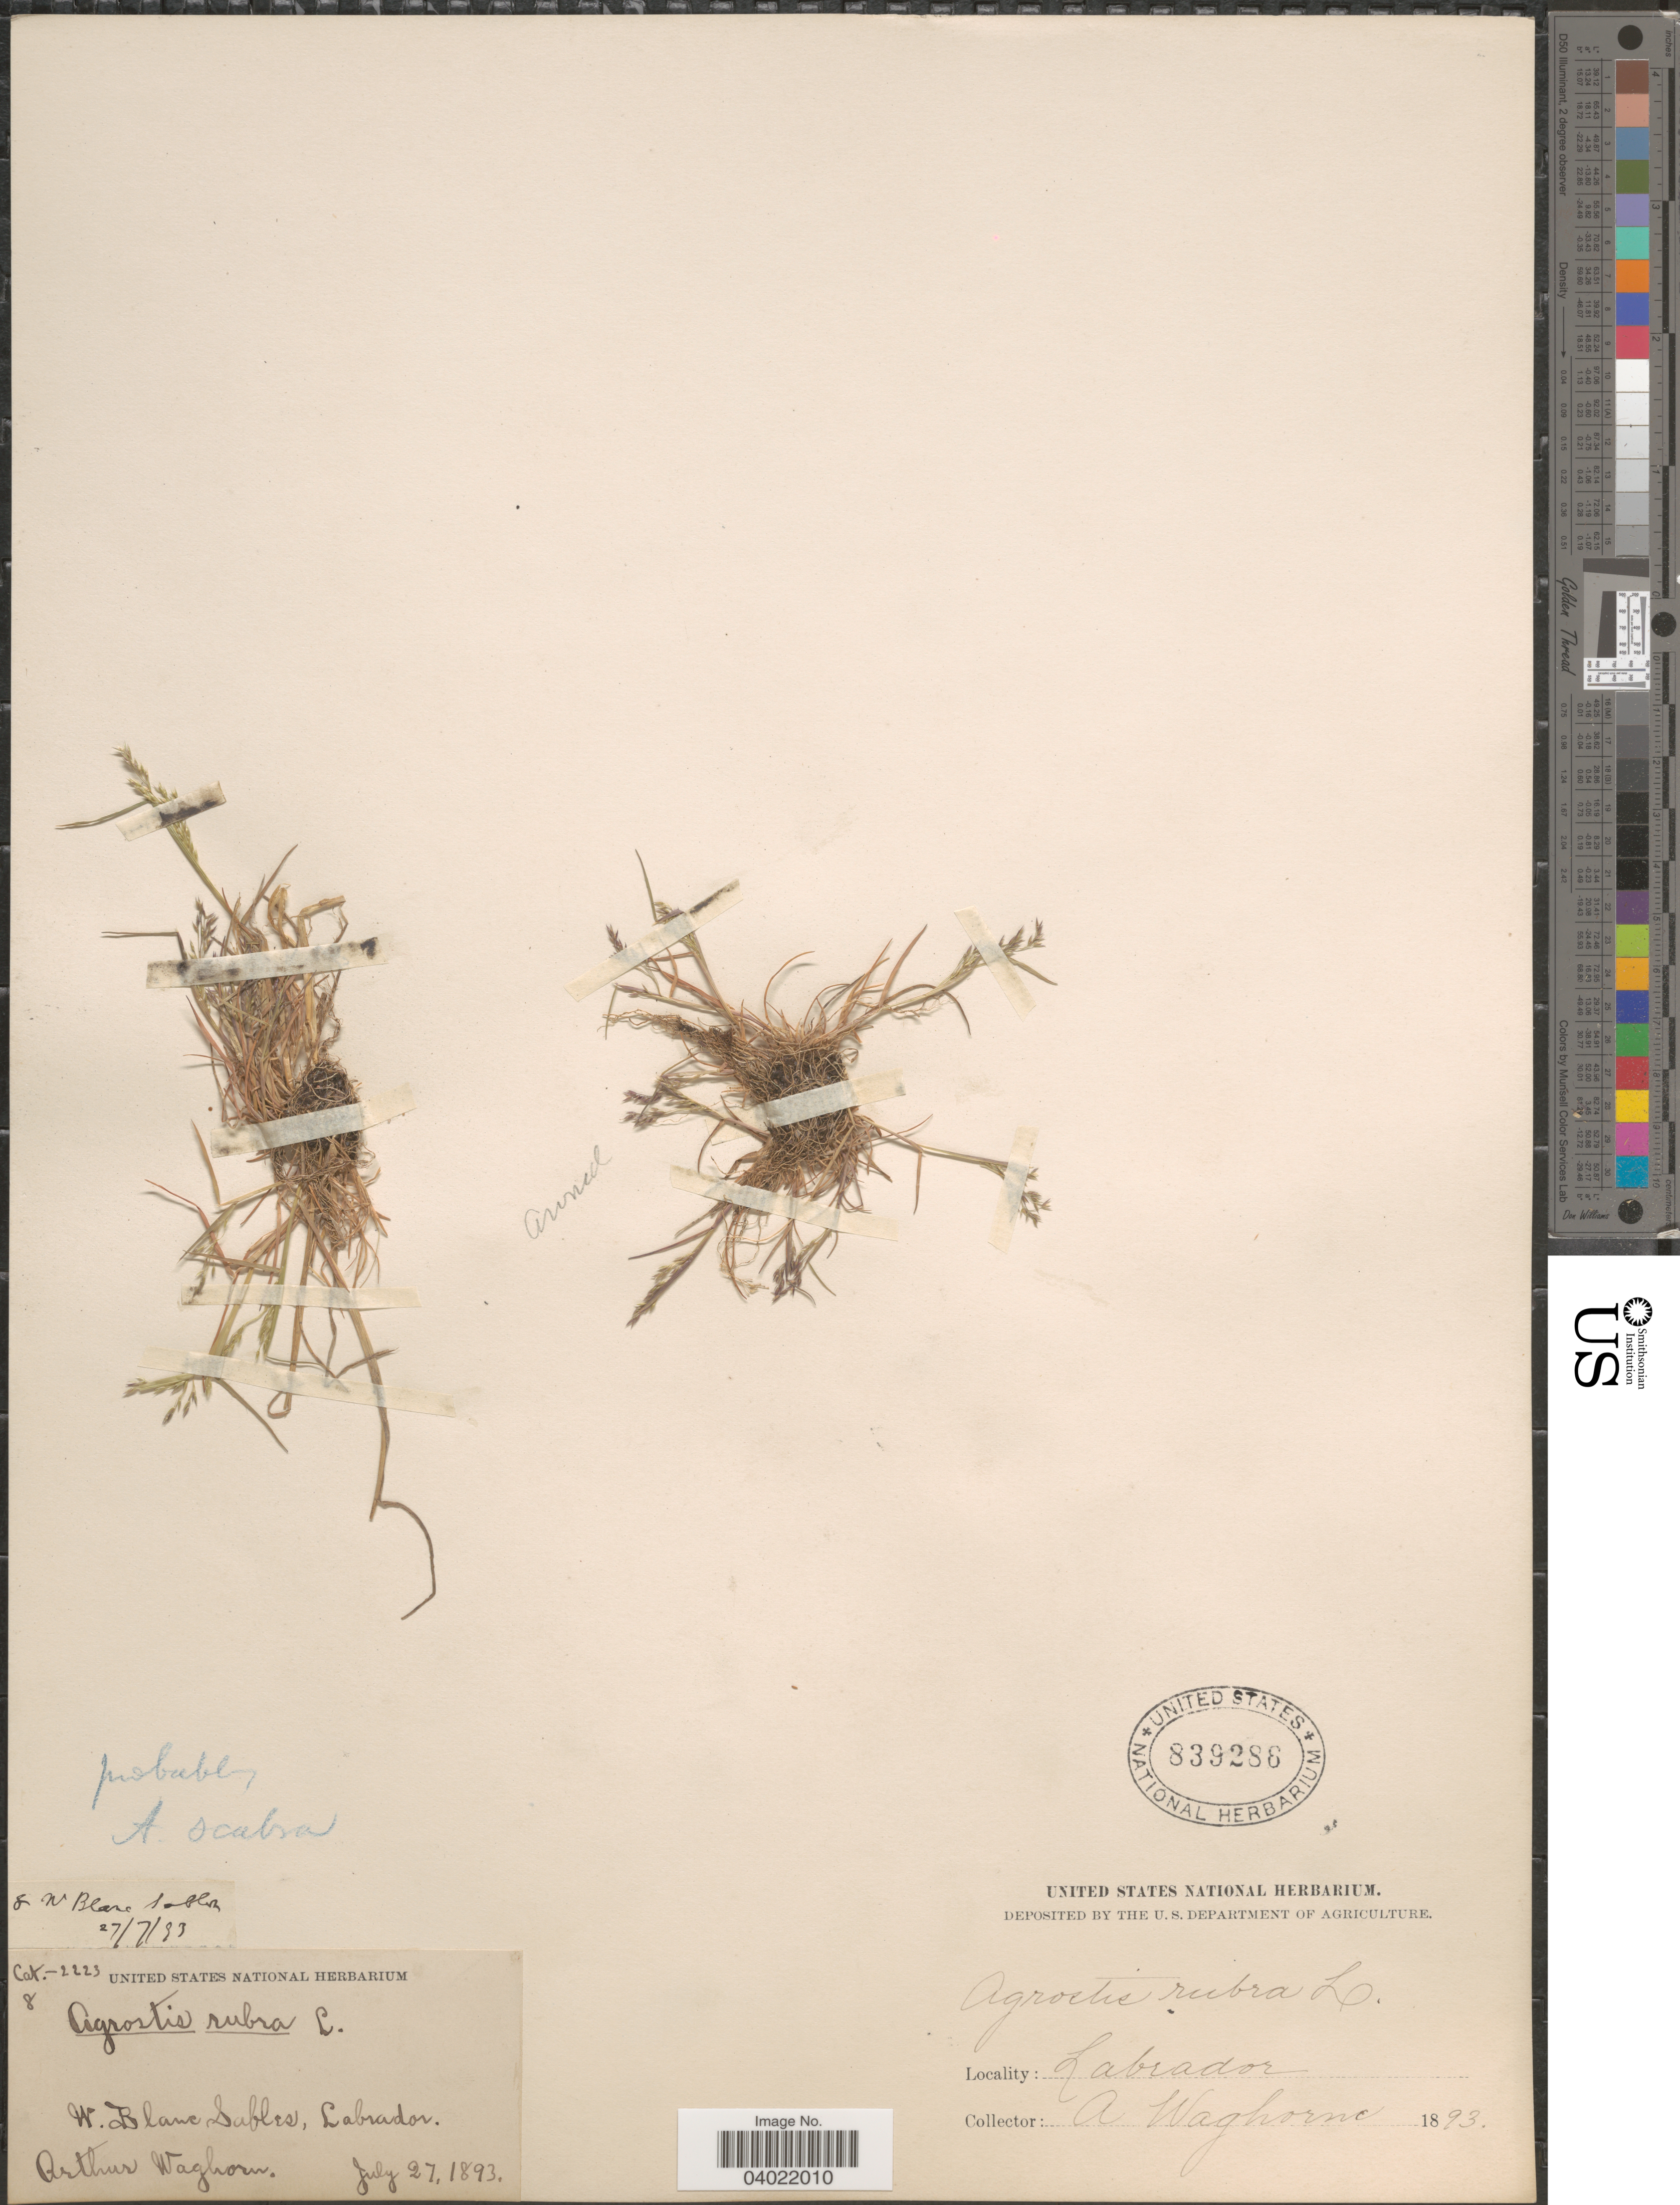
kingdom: Plantae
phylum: Tracheophyta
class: Liliopsida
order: Poales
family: Poaceae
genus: Agrostis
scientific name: Agrostis scabra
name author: Willd.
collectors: A. Waghorne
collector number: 8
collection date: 1893-07-27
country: Canada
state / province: Newfoundland and Labrador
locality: W. Blawe Safles, Labrados.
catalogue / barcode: US 839286